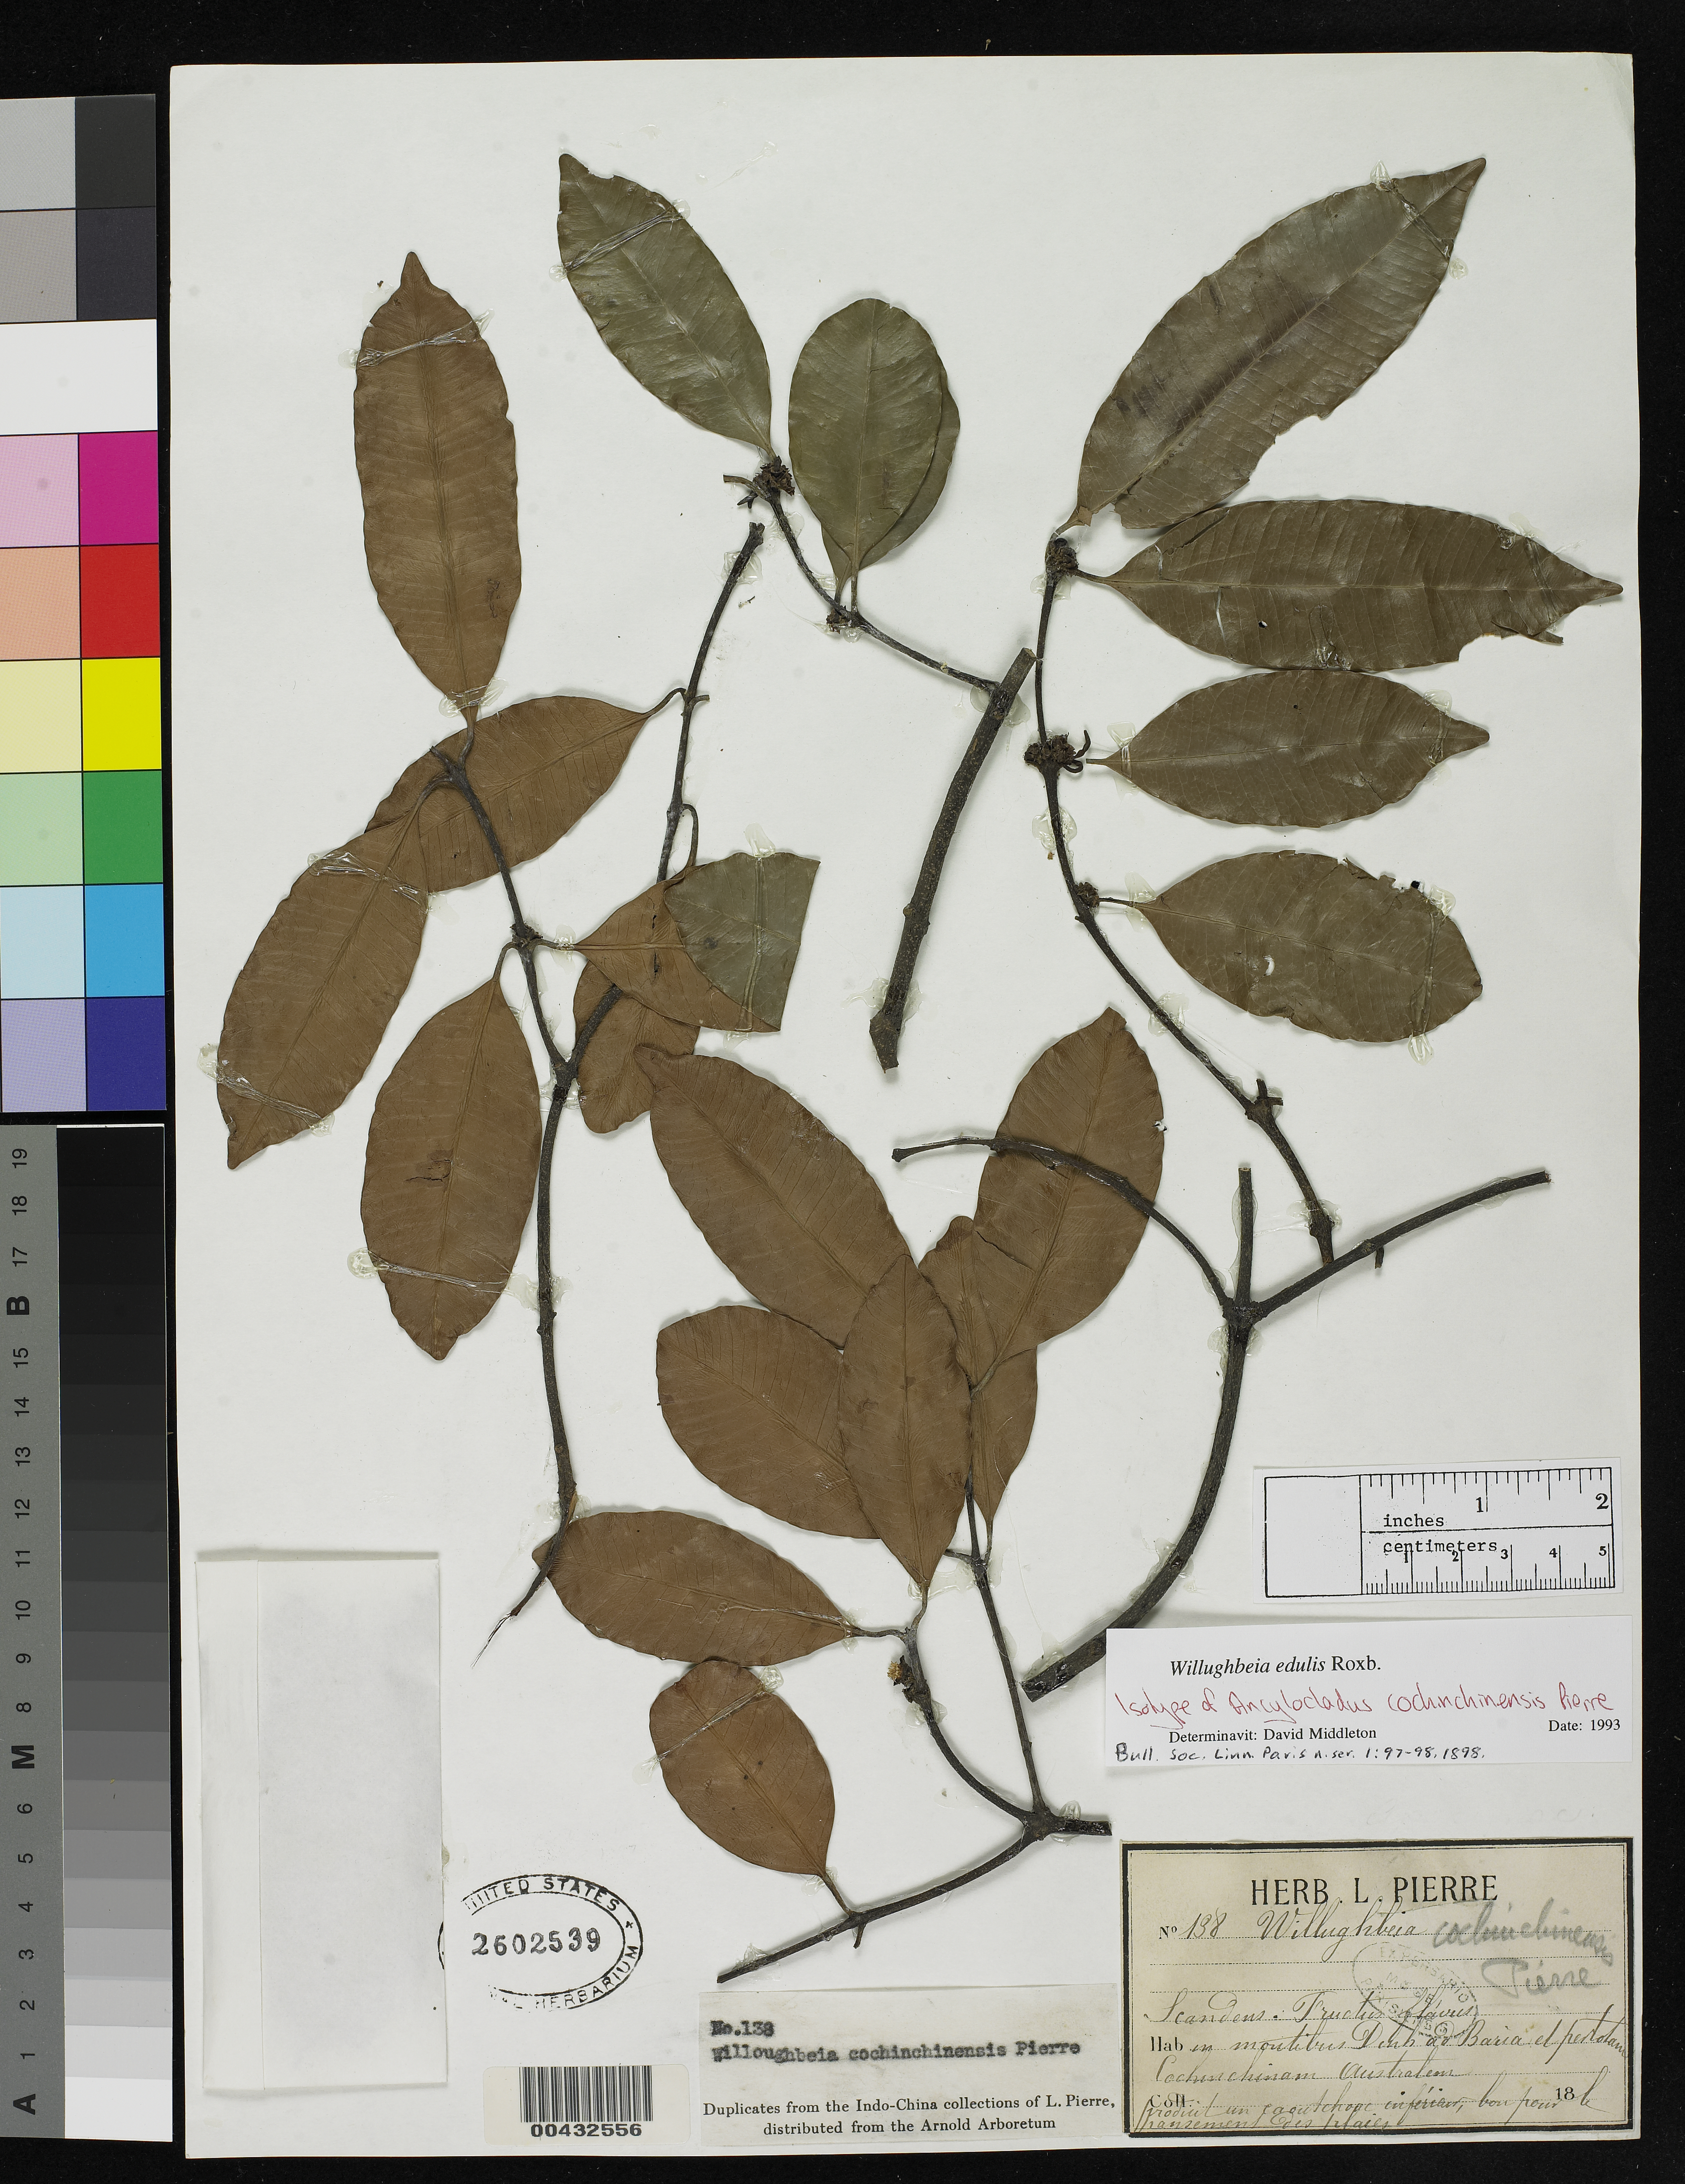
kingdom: Plantae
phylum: Tracheophyta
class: Magnoliopsida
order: Gentianales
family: Apocynaceae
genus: Ancylocladus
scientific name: Ancylocladus cochinchinensis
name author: Pierre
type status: Isotype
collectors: J. Pierre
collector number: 138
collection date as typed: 18--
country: Vietnam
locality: Cochinchine Australem, in montibus dahl ad Baria et (pertolam).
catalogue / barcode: US 2602539